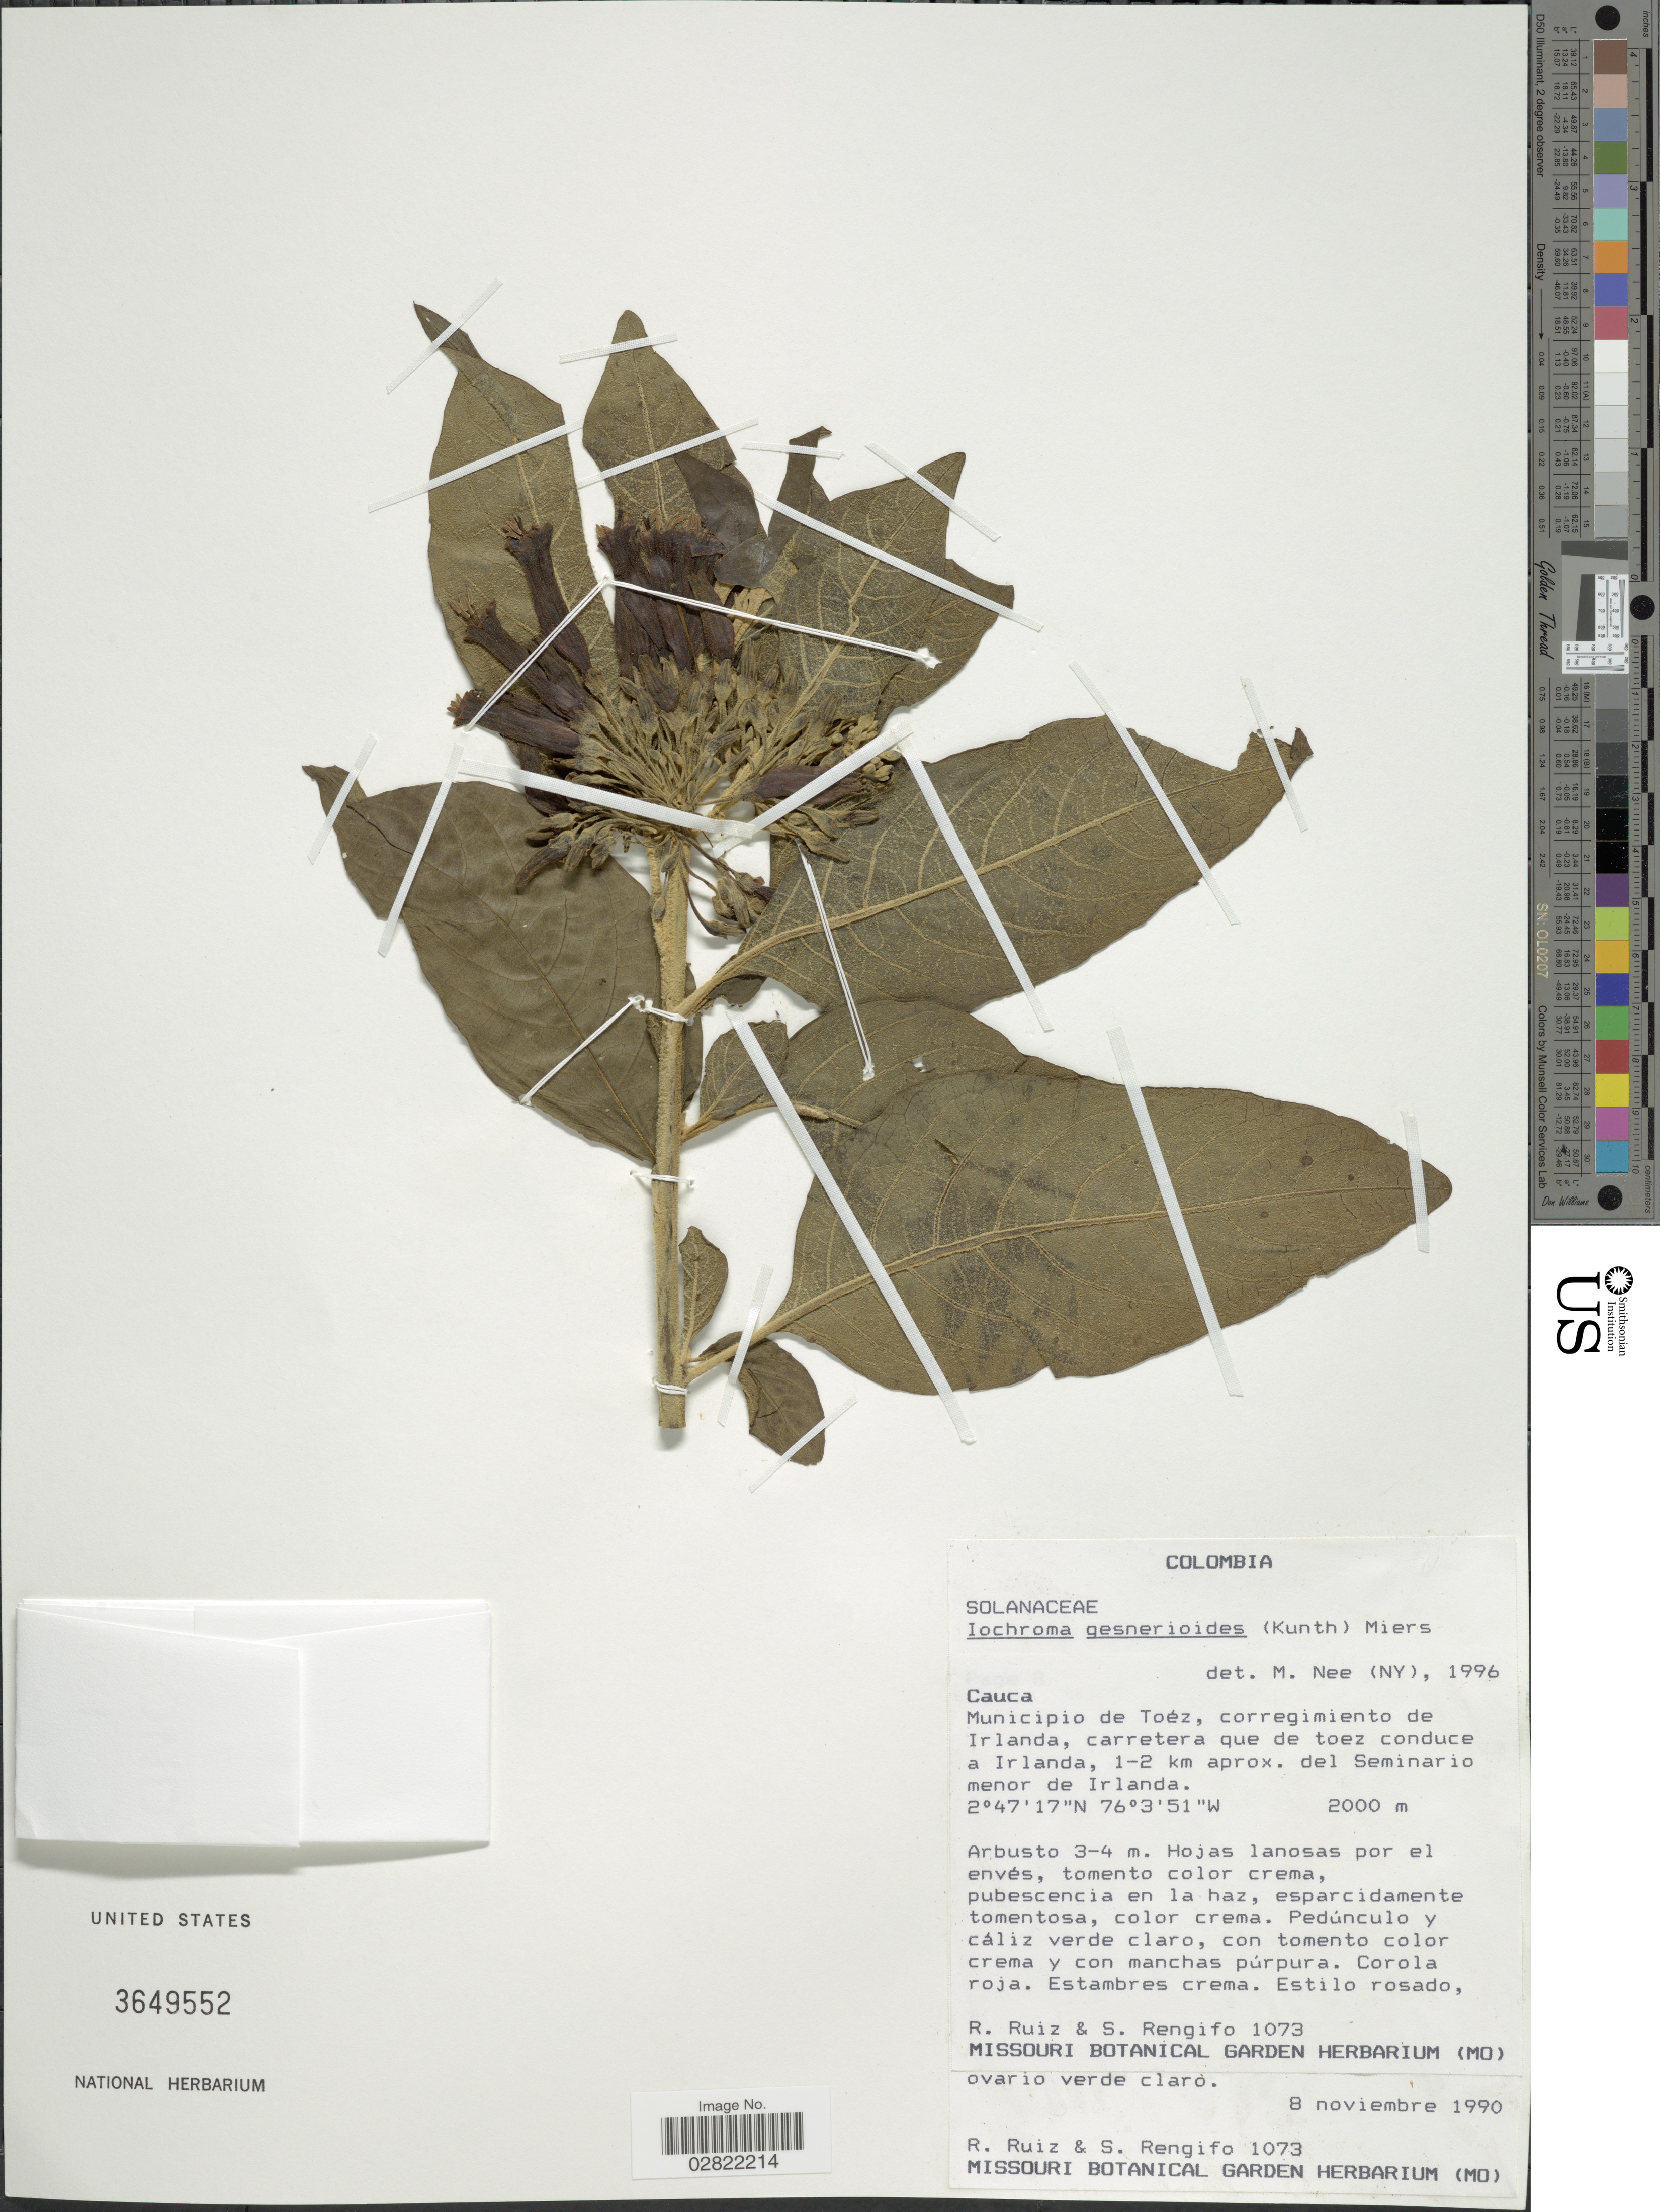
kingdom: Plantae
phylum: Tracheophyta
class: Magnoliopsida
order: Solanales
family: Solanaceae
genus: Iochroma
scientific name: Iochroma gesnerioides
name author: (Kunth) Miers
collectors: R. Ruiz & S. Rengifo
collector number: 1073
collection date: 1990-11-08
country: Colombia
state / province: Cauca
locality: Cauca, Municipio de Toéz, corregimiento de Irlanda, carretera que de toez conduce a Irlanda, 1-2 km aprox. del Seminario menor de Irlanda.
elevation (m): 2000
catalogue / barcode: US 3649552